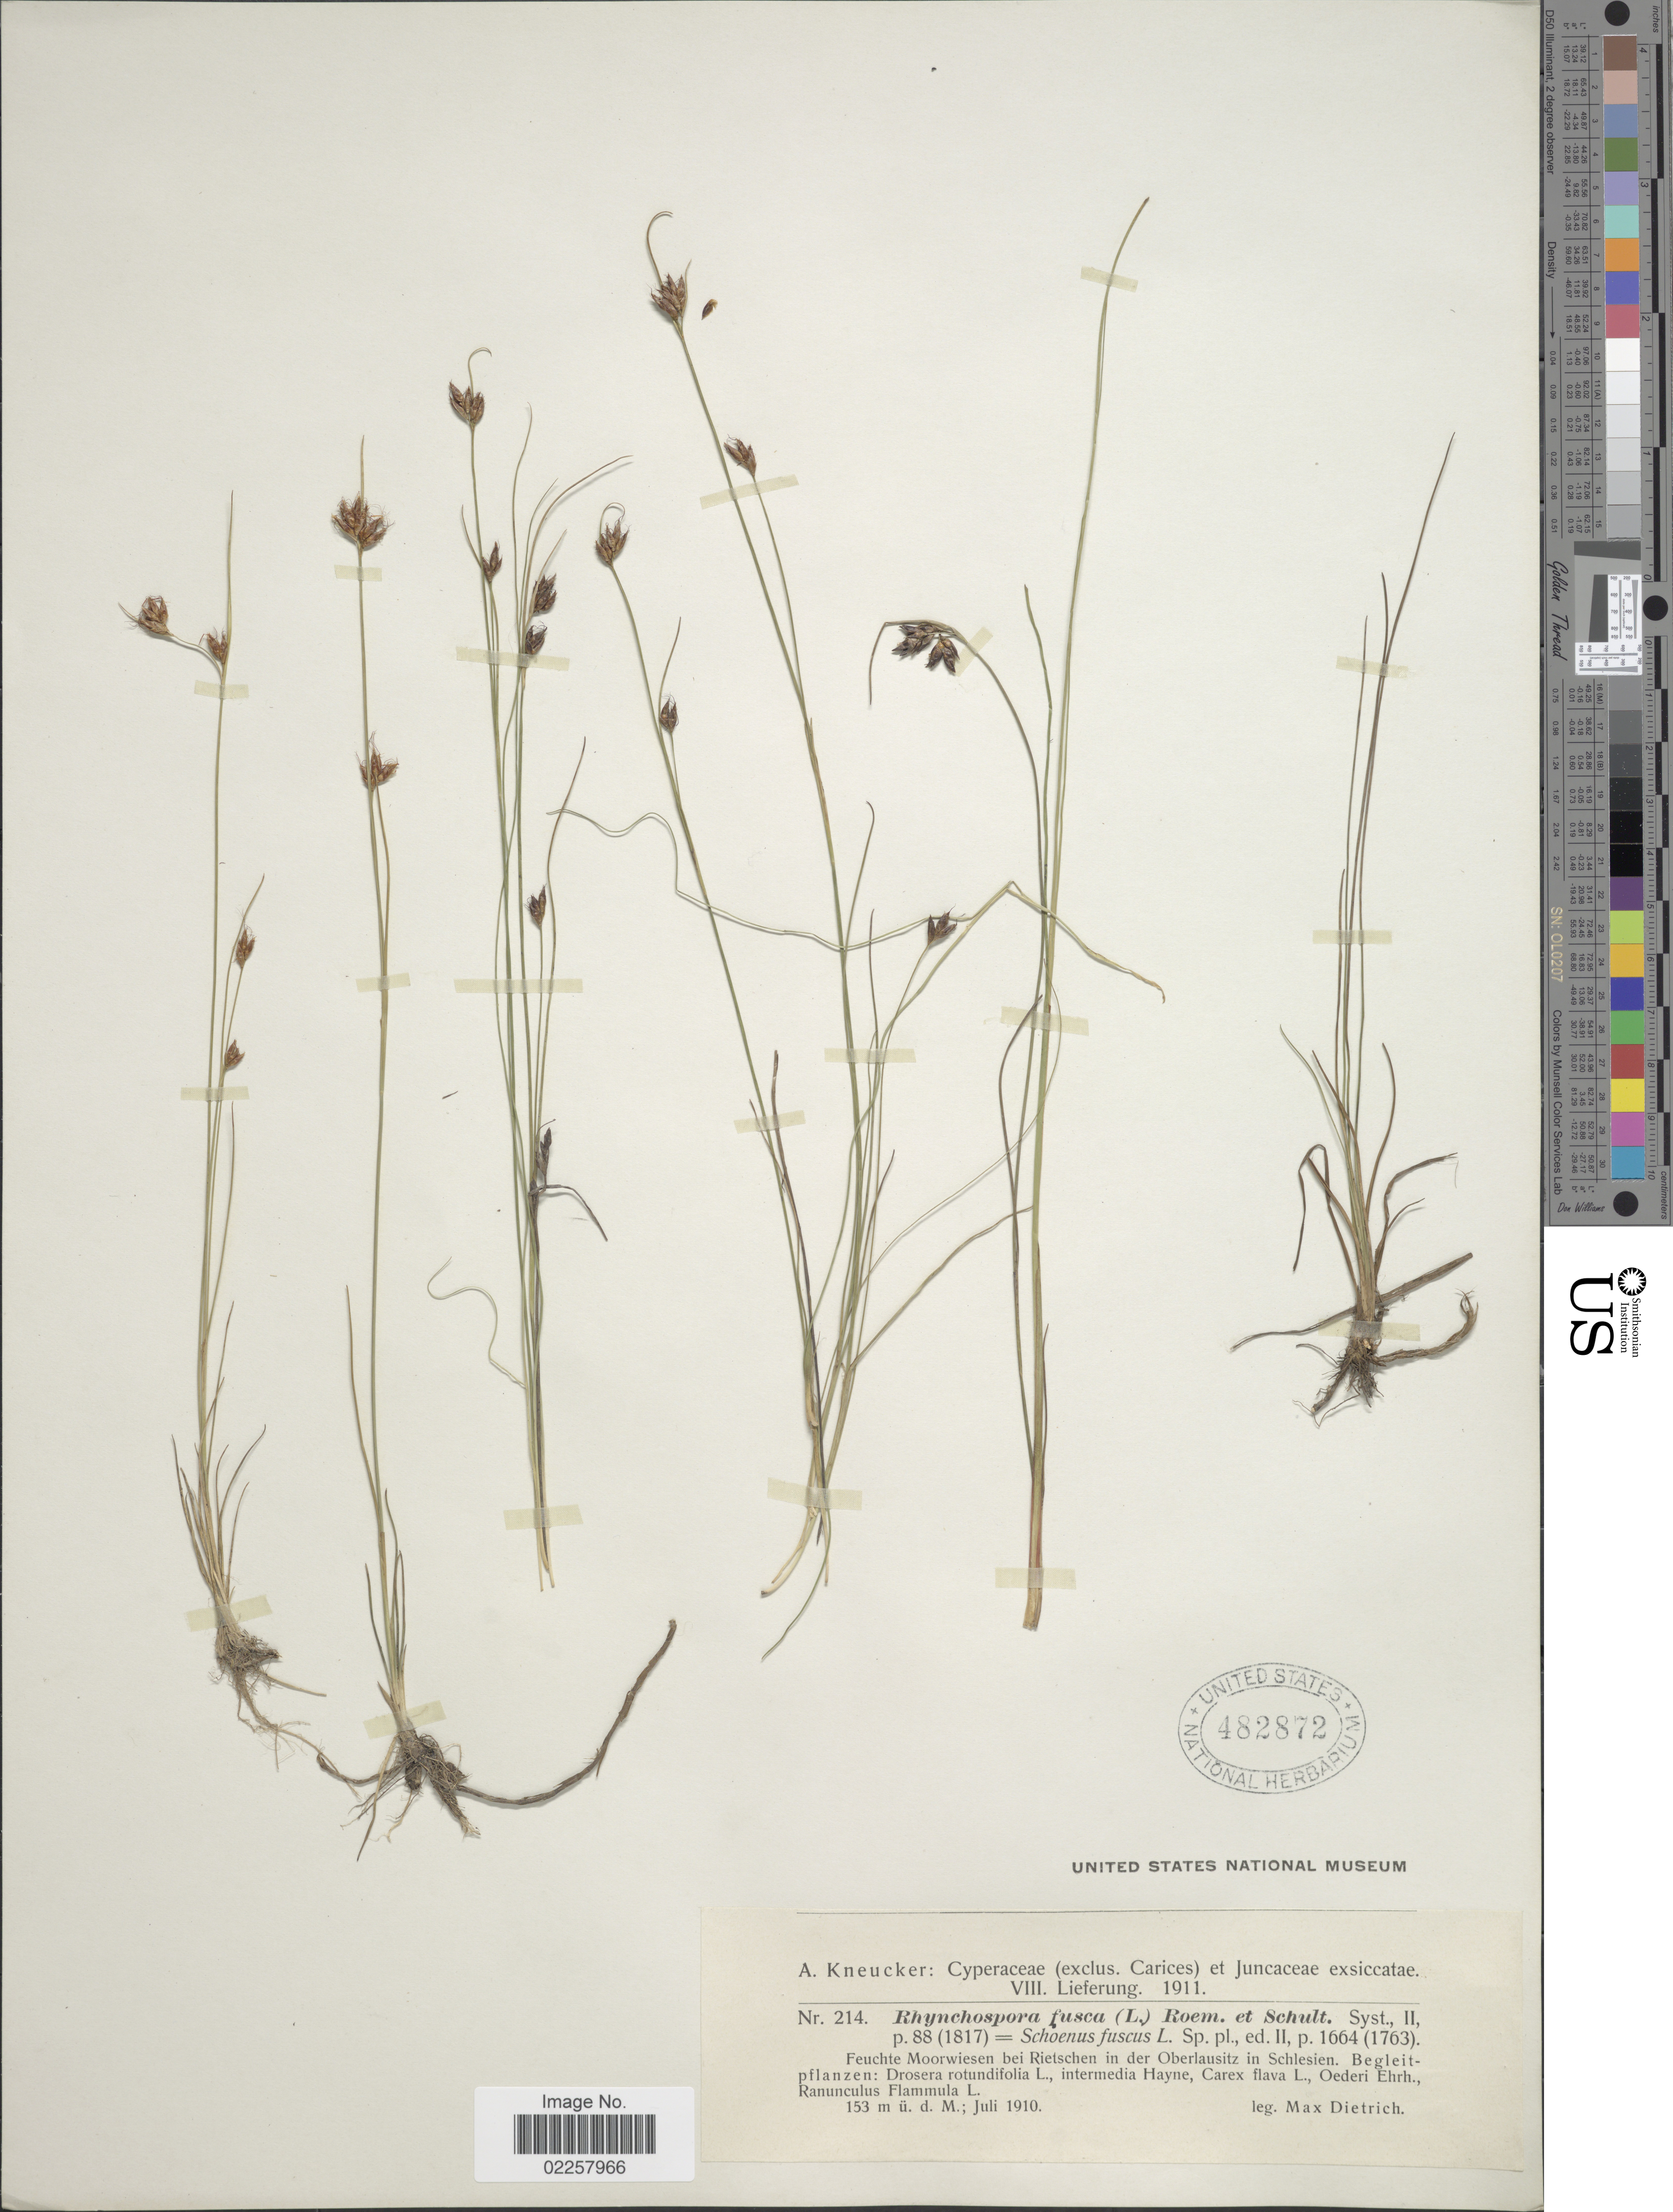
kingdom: Plantae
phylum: Tracheophyta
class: Liliopsida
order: Poales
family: Cyperaceae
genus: Rhynchospora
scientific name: Rhynchospora fusca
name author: (L.) W.T. Aiton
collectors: M. Dietrich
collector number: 214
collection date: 1910-07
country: Germany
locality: Feuchre Moorwiezen bei Rietschen in der Oberlausitz in Schlesien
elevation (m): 153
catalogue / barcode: US 482872